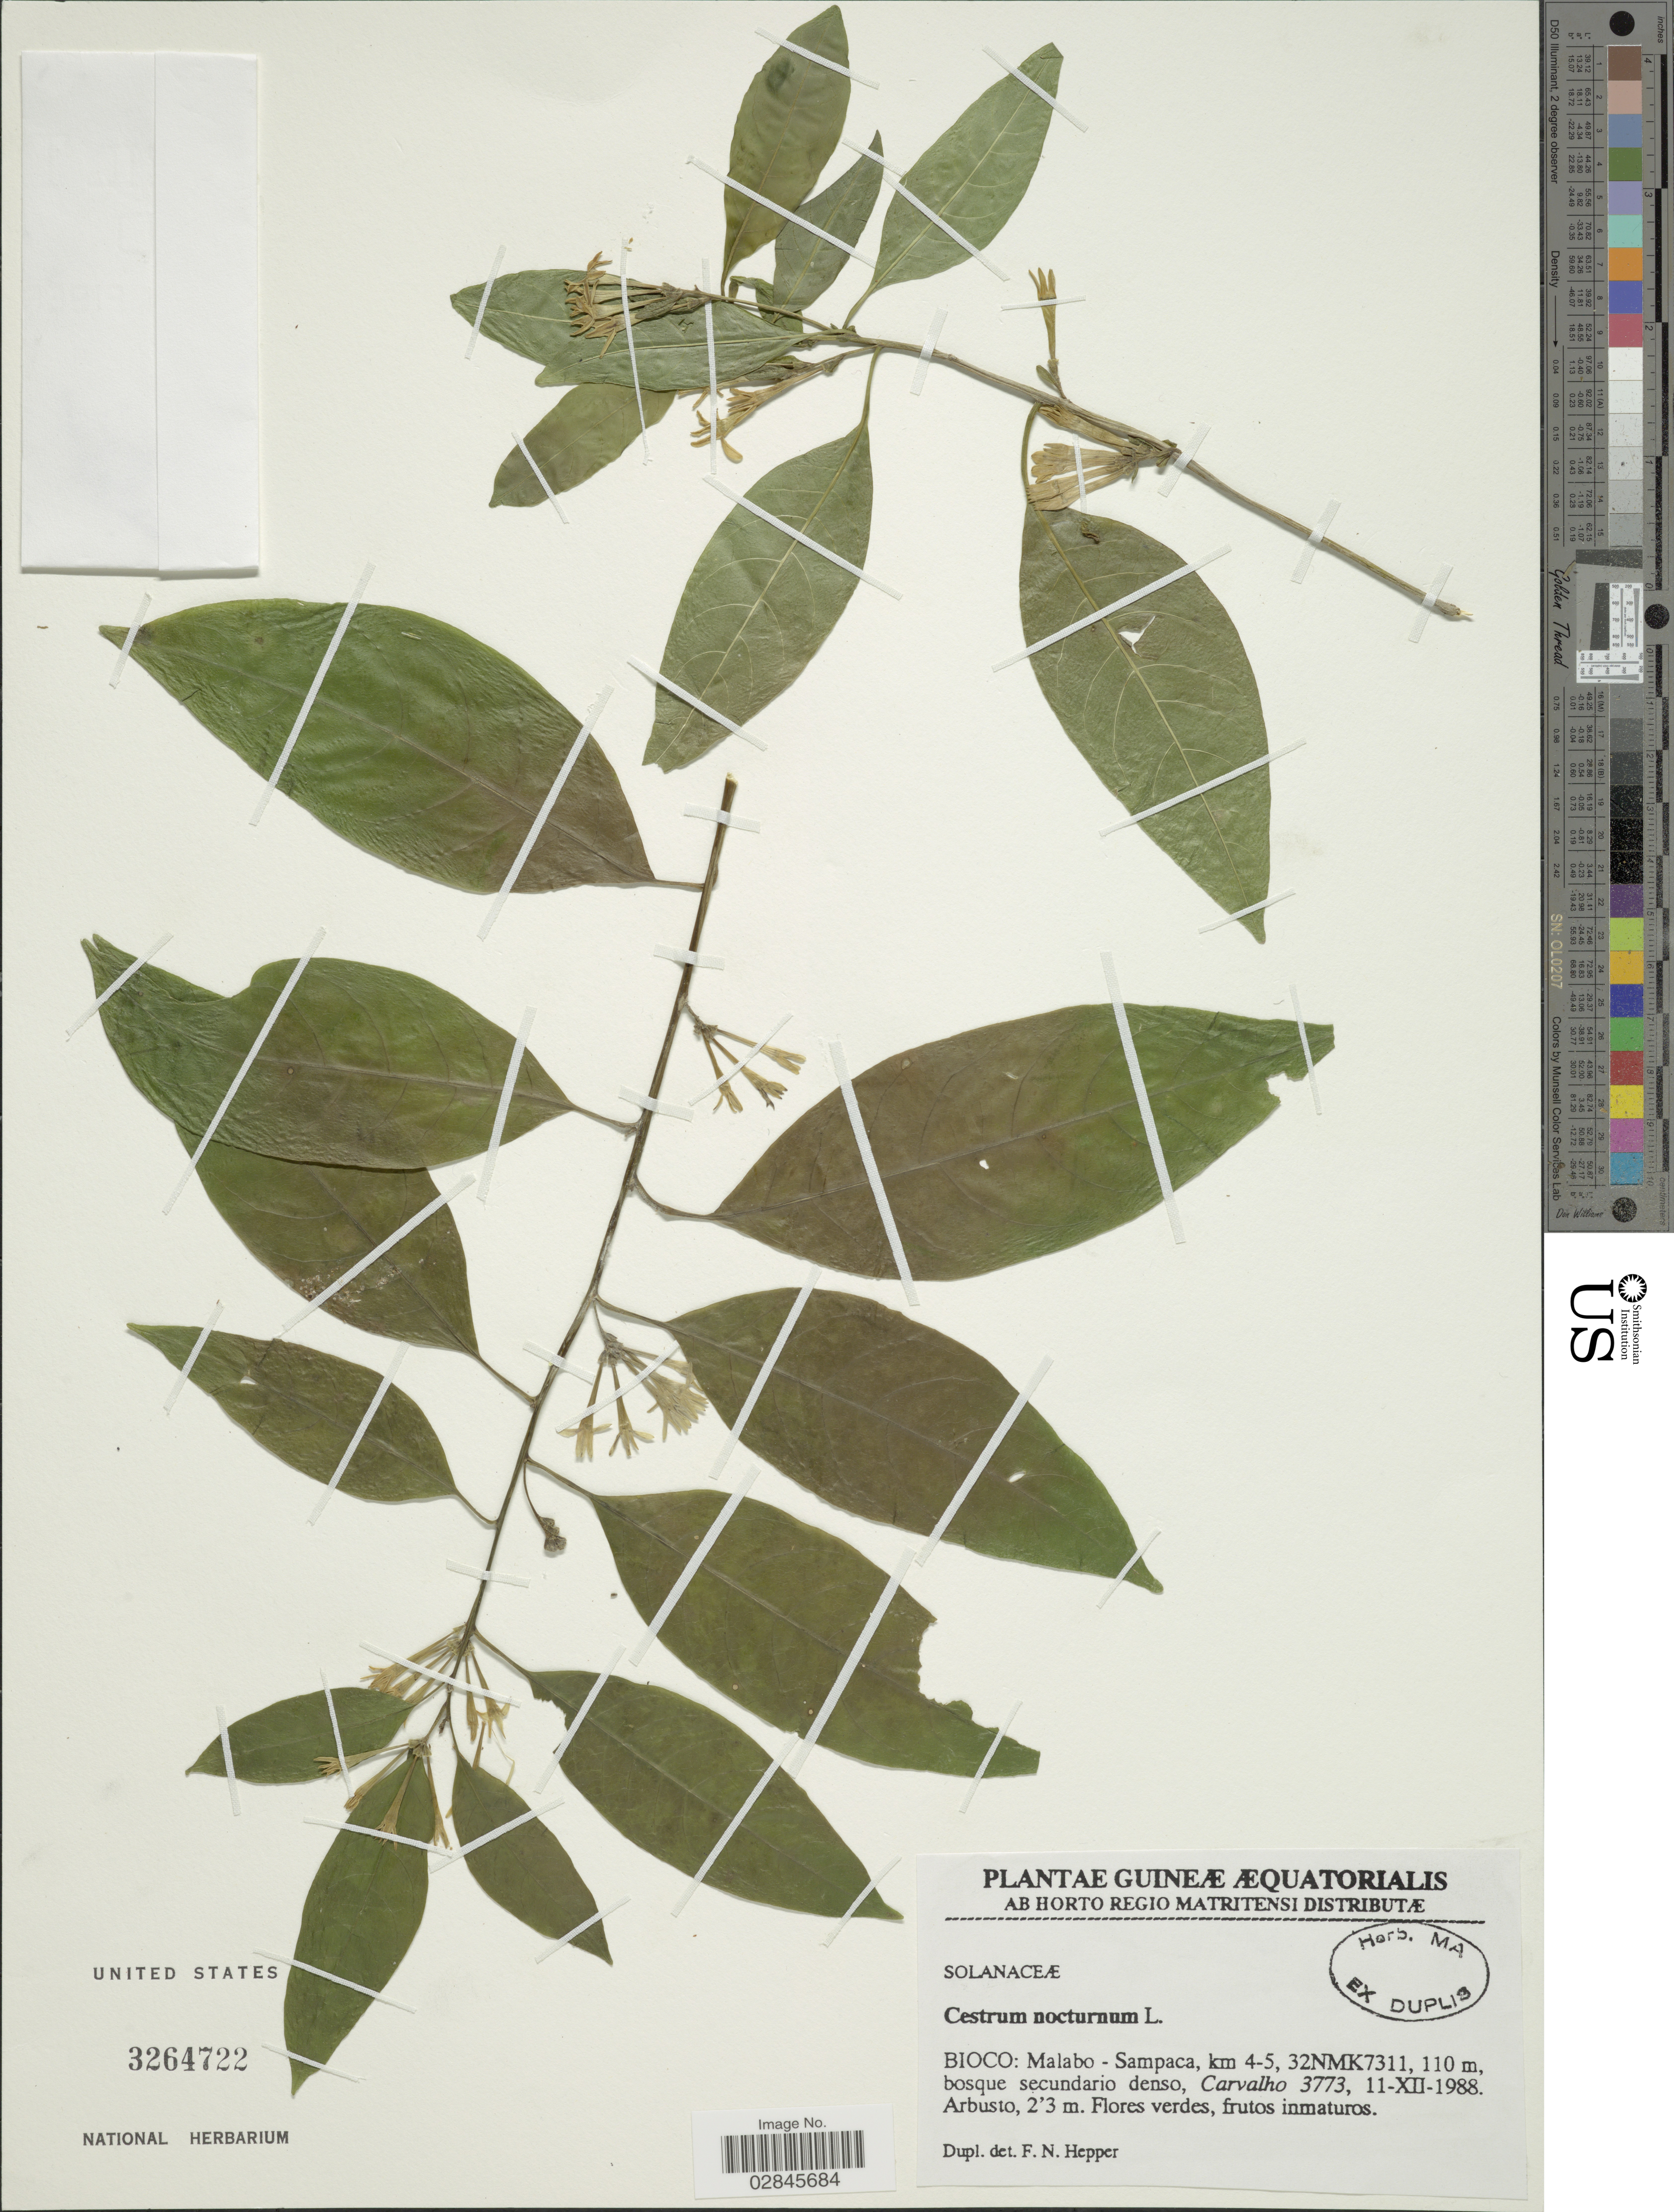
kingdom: Plantae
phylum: Tracheophyta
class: Magnoliopsida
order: Solanales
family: Solanaceae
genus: Cestrum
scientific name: Cestrum nocturnum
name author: L.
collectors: Carvalho, --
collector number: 3773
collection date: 1988-12-11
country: Equatorial Guinea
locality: Guineæ Æquatorialis. Bioco: Malabo-Sampaca, km 4-5, 32NMK7311.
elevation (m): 110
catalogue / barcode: US 3264722